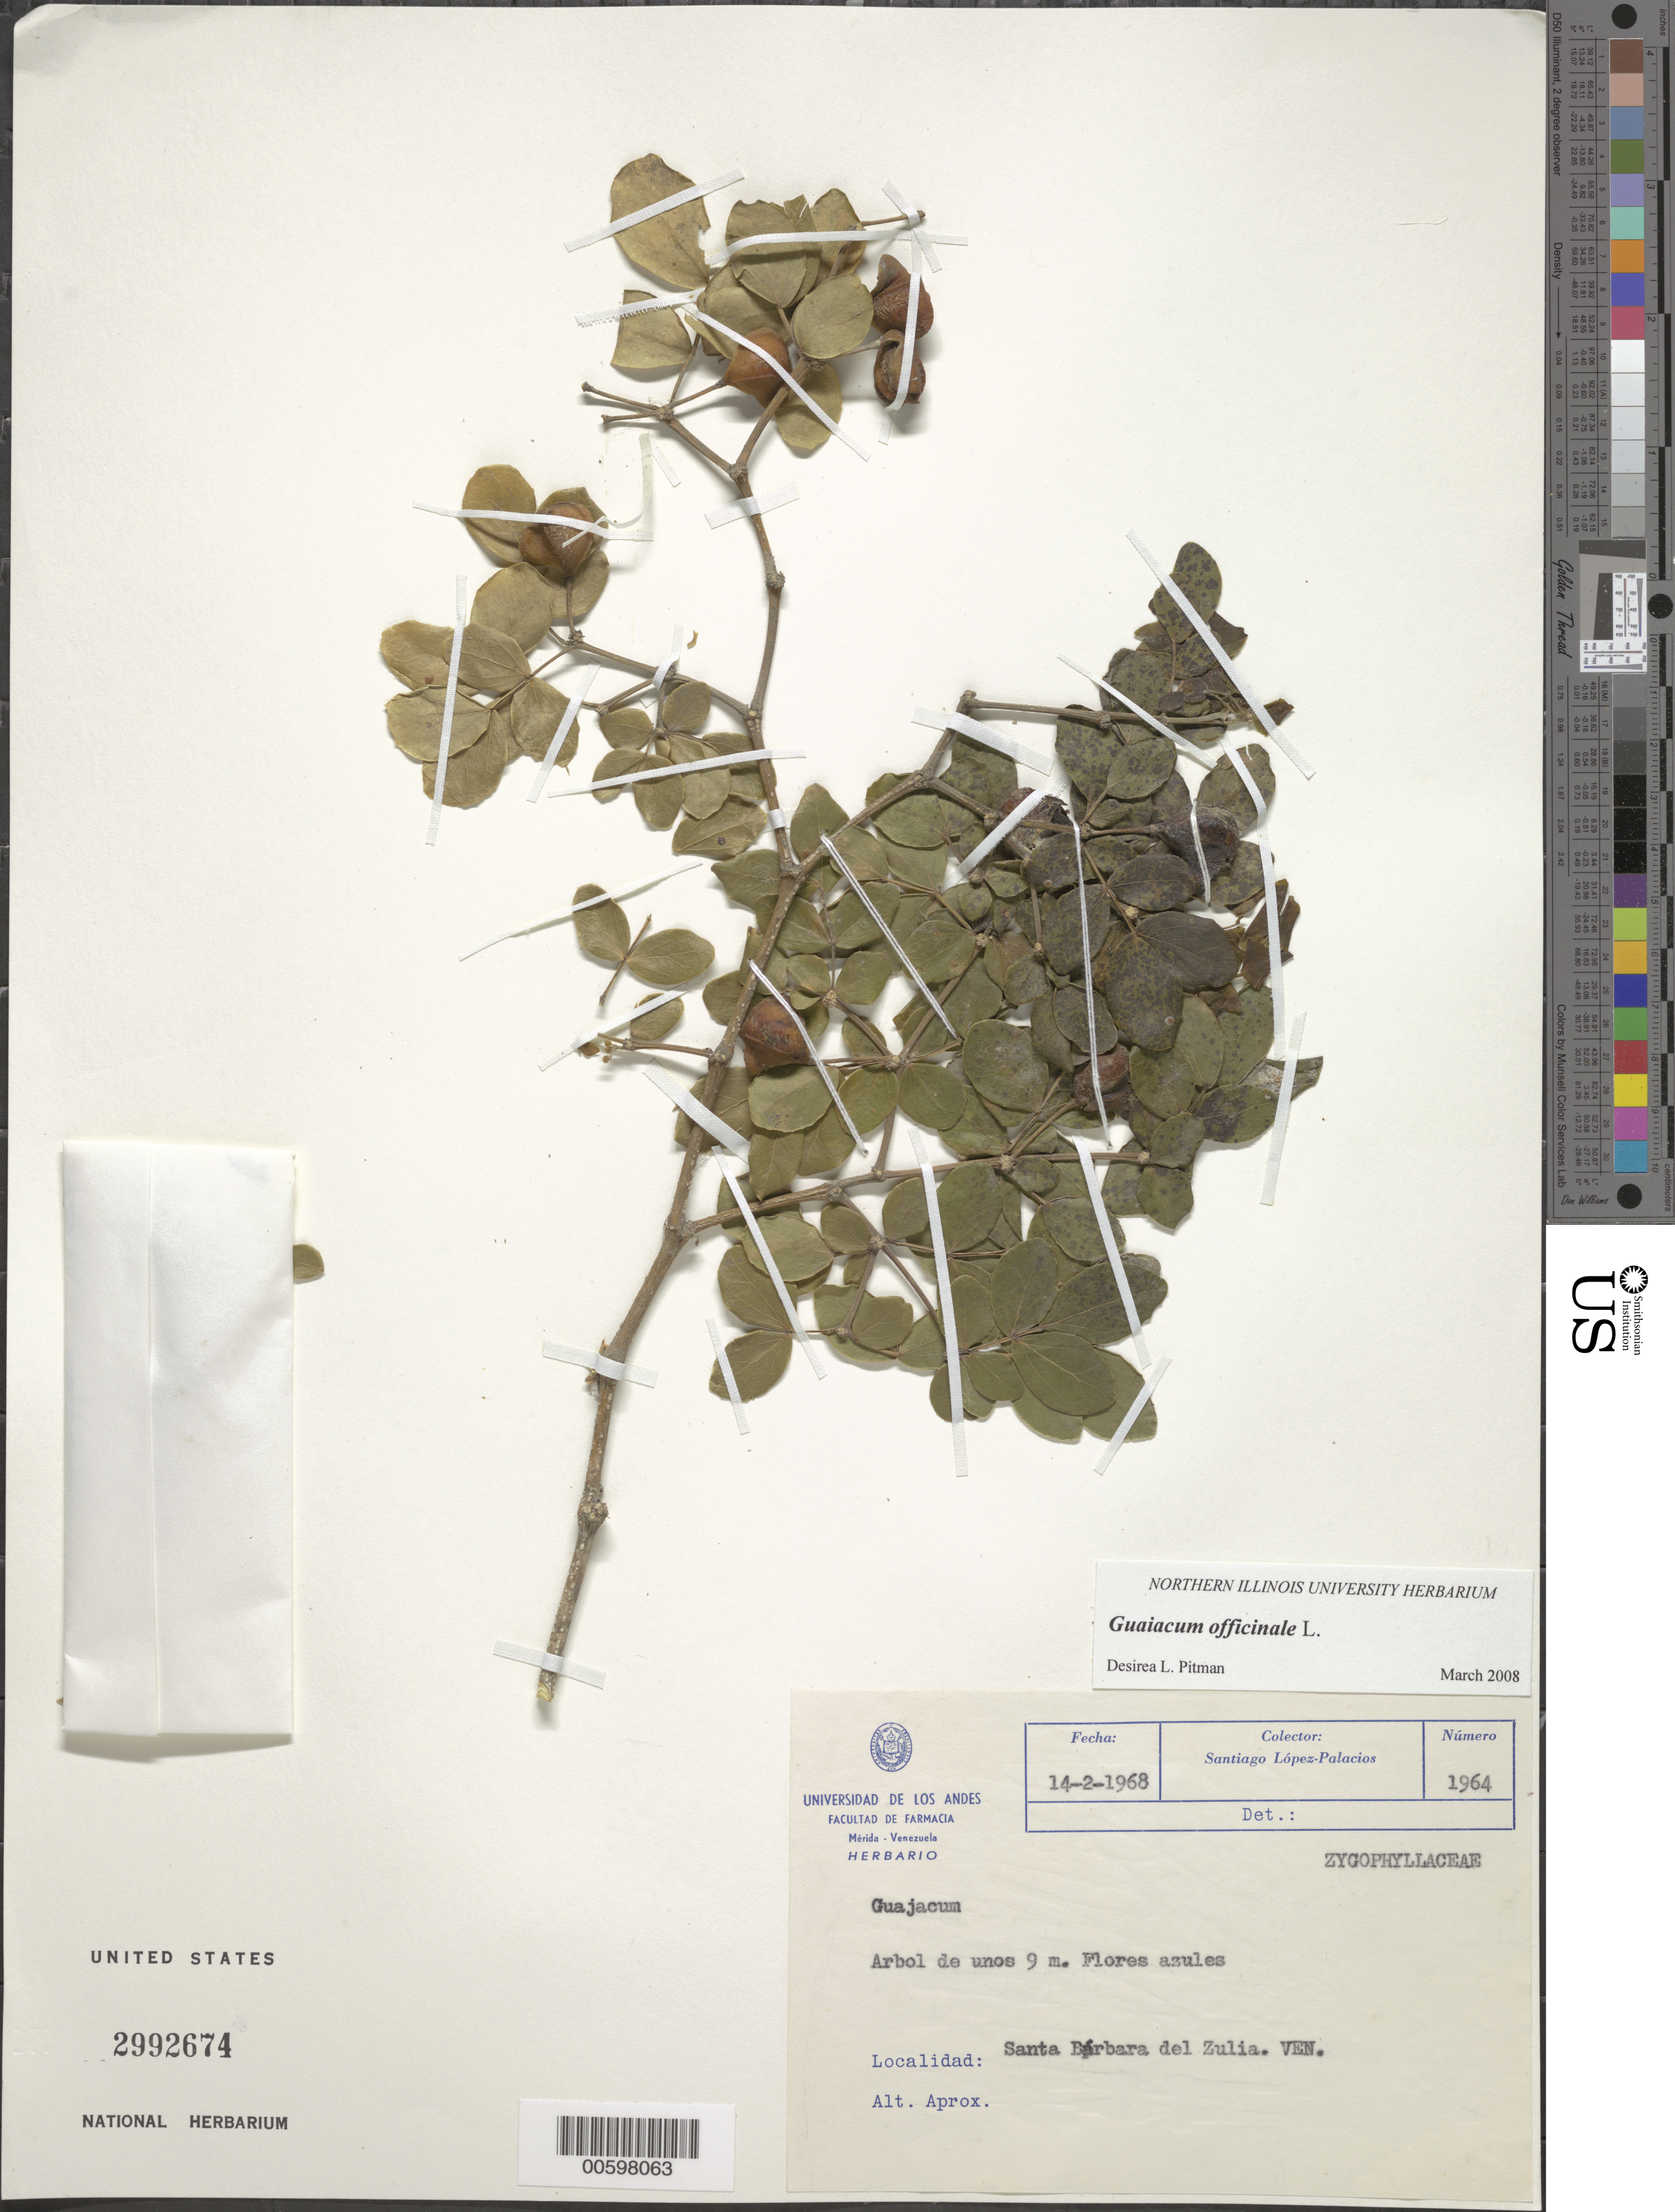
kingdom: Plantae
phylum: Tracheophyta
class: Magnoliopsida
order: Zygophyllales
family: Zygophyllaceae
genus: Guaiacum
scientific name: Guaiacum sp.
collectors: S. López-Palacios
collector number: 1964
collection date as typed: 14 Feb 1968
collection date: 1968-02-14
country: Venezuela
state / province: Zulia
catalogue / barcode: US 2992674